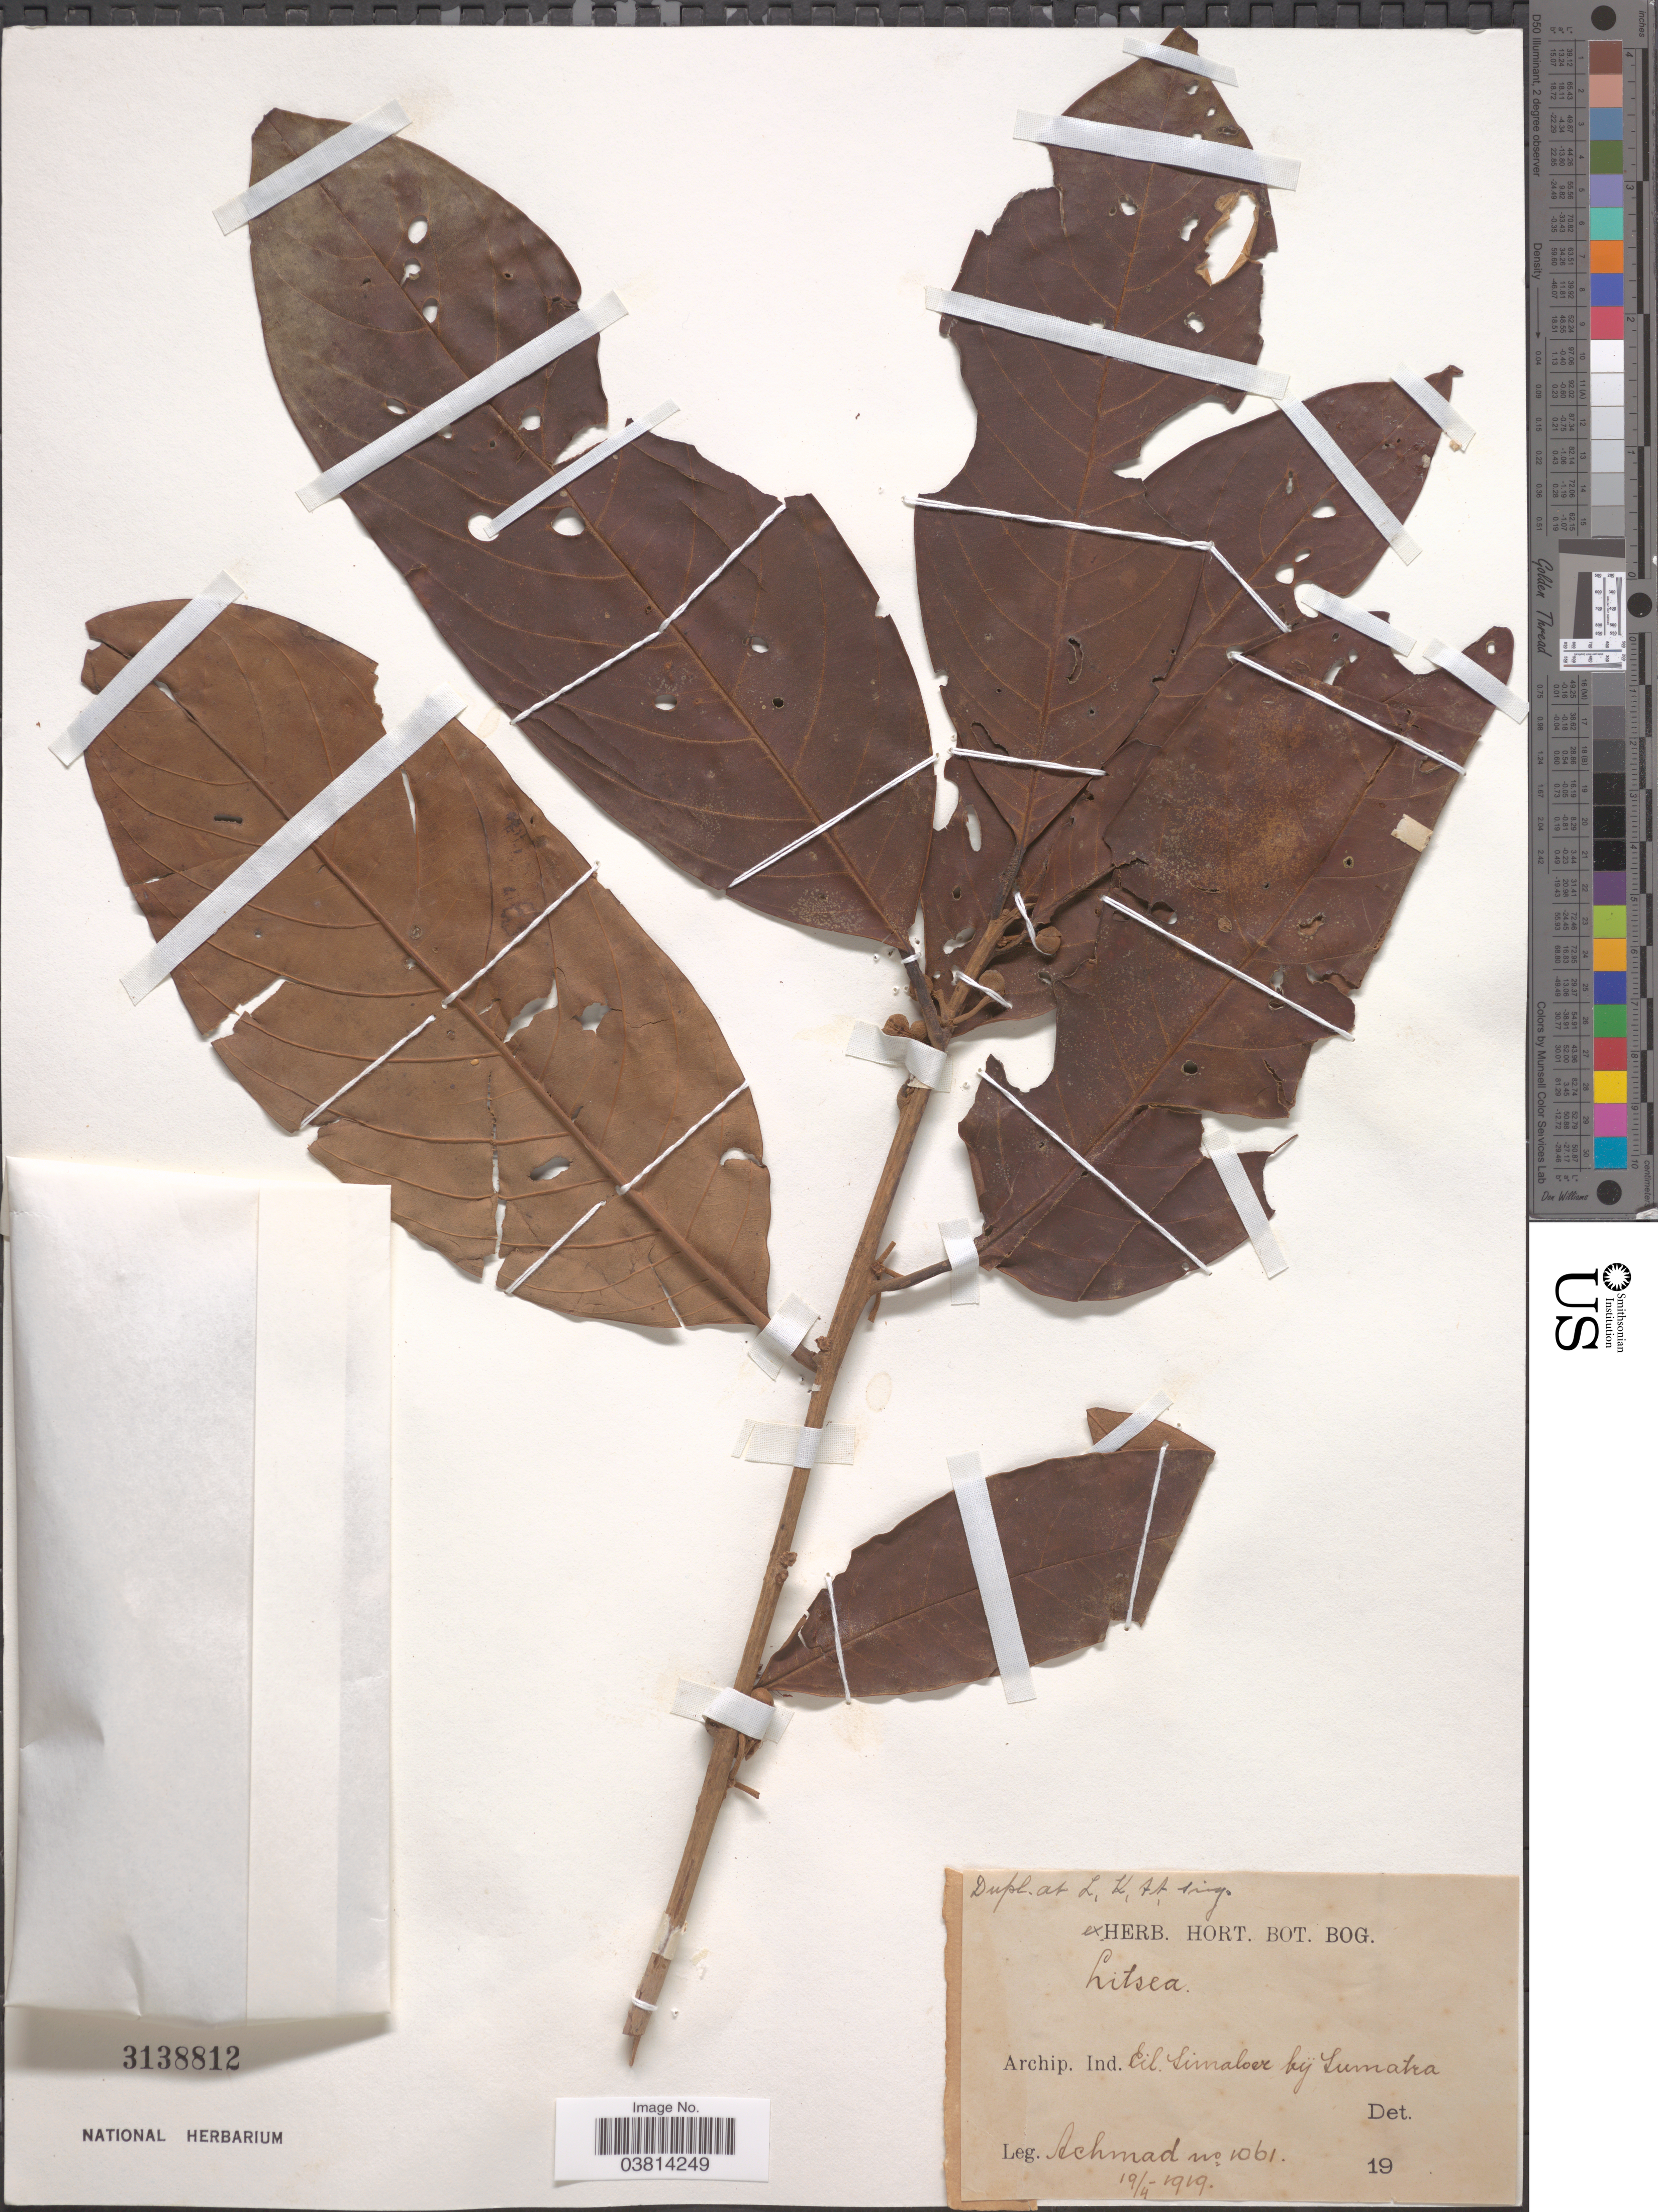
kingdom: Plantae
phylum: Tracheophyta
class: Magnoliopsida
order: Laurales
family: Lauraceae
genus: Litsea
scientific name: Litsea sp.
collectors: -- Achmad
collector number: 1061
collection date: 1919-04-19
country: Indonesia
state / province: Sumatra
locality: Archip. Ind. Eil. Simaloer bij Sumatra.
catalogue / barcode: US 3138812